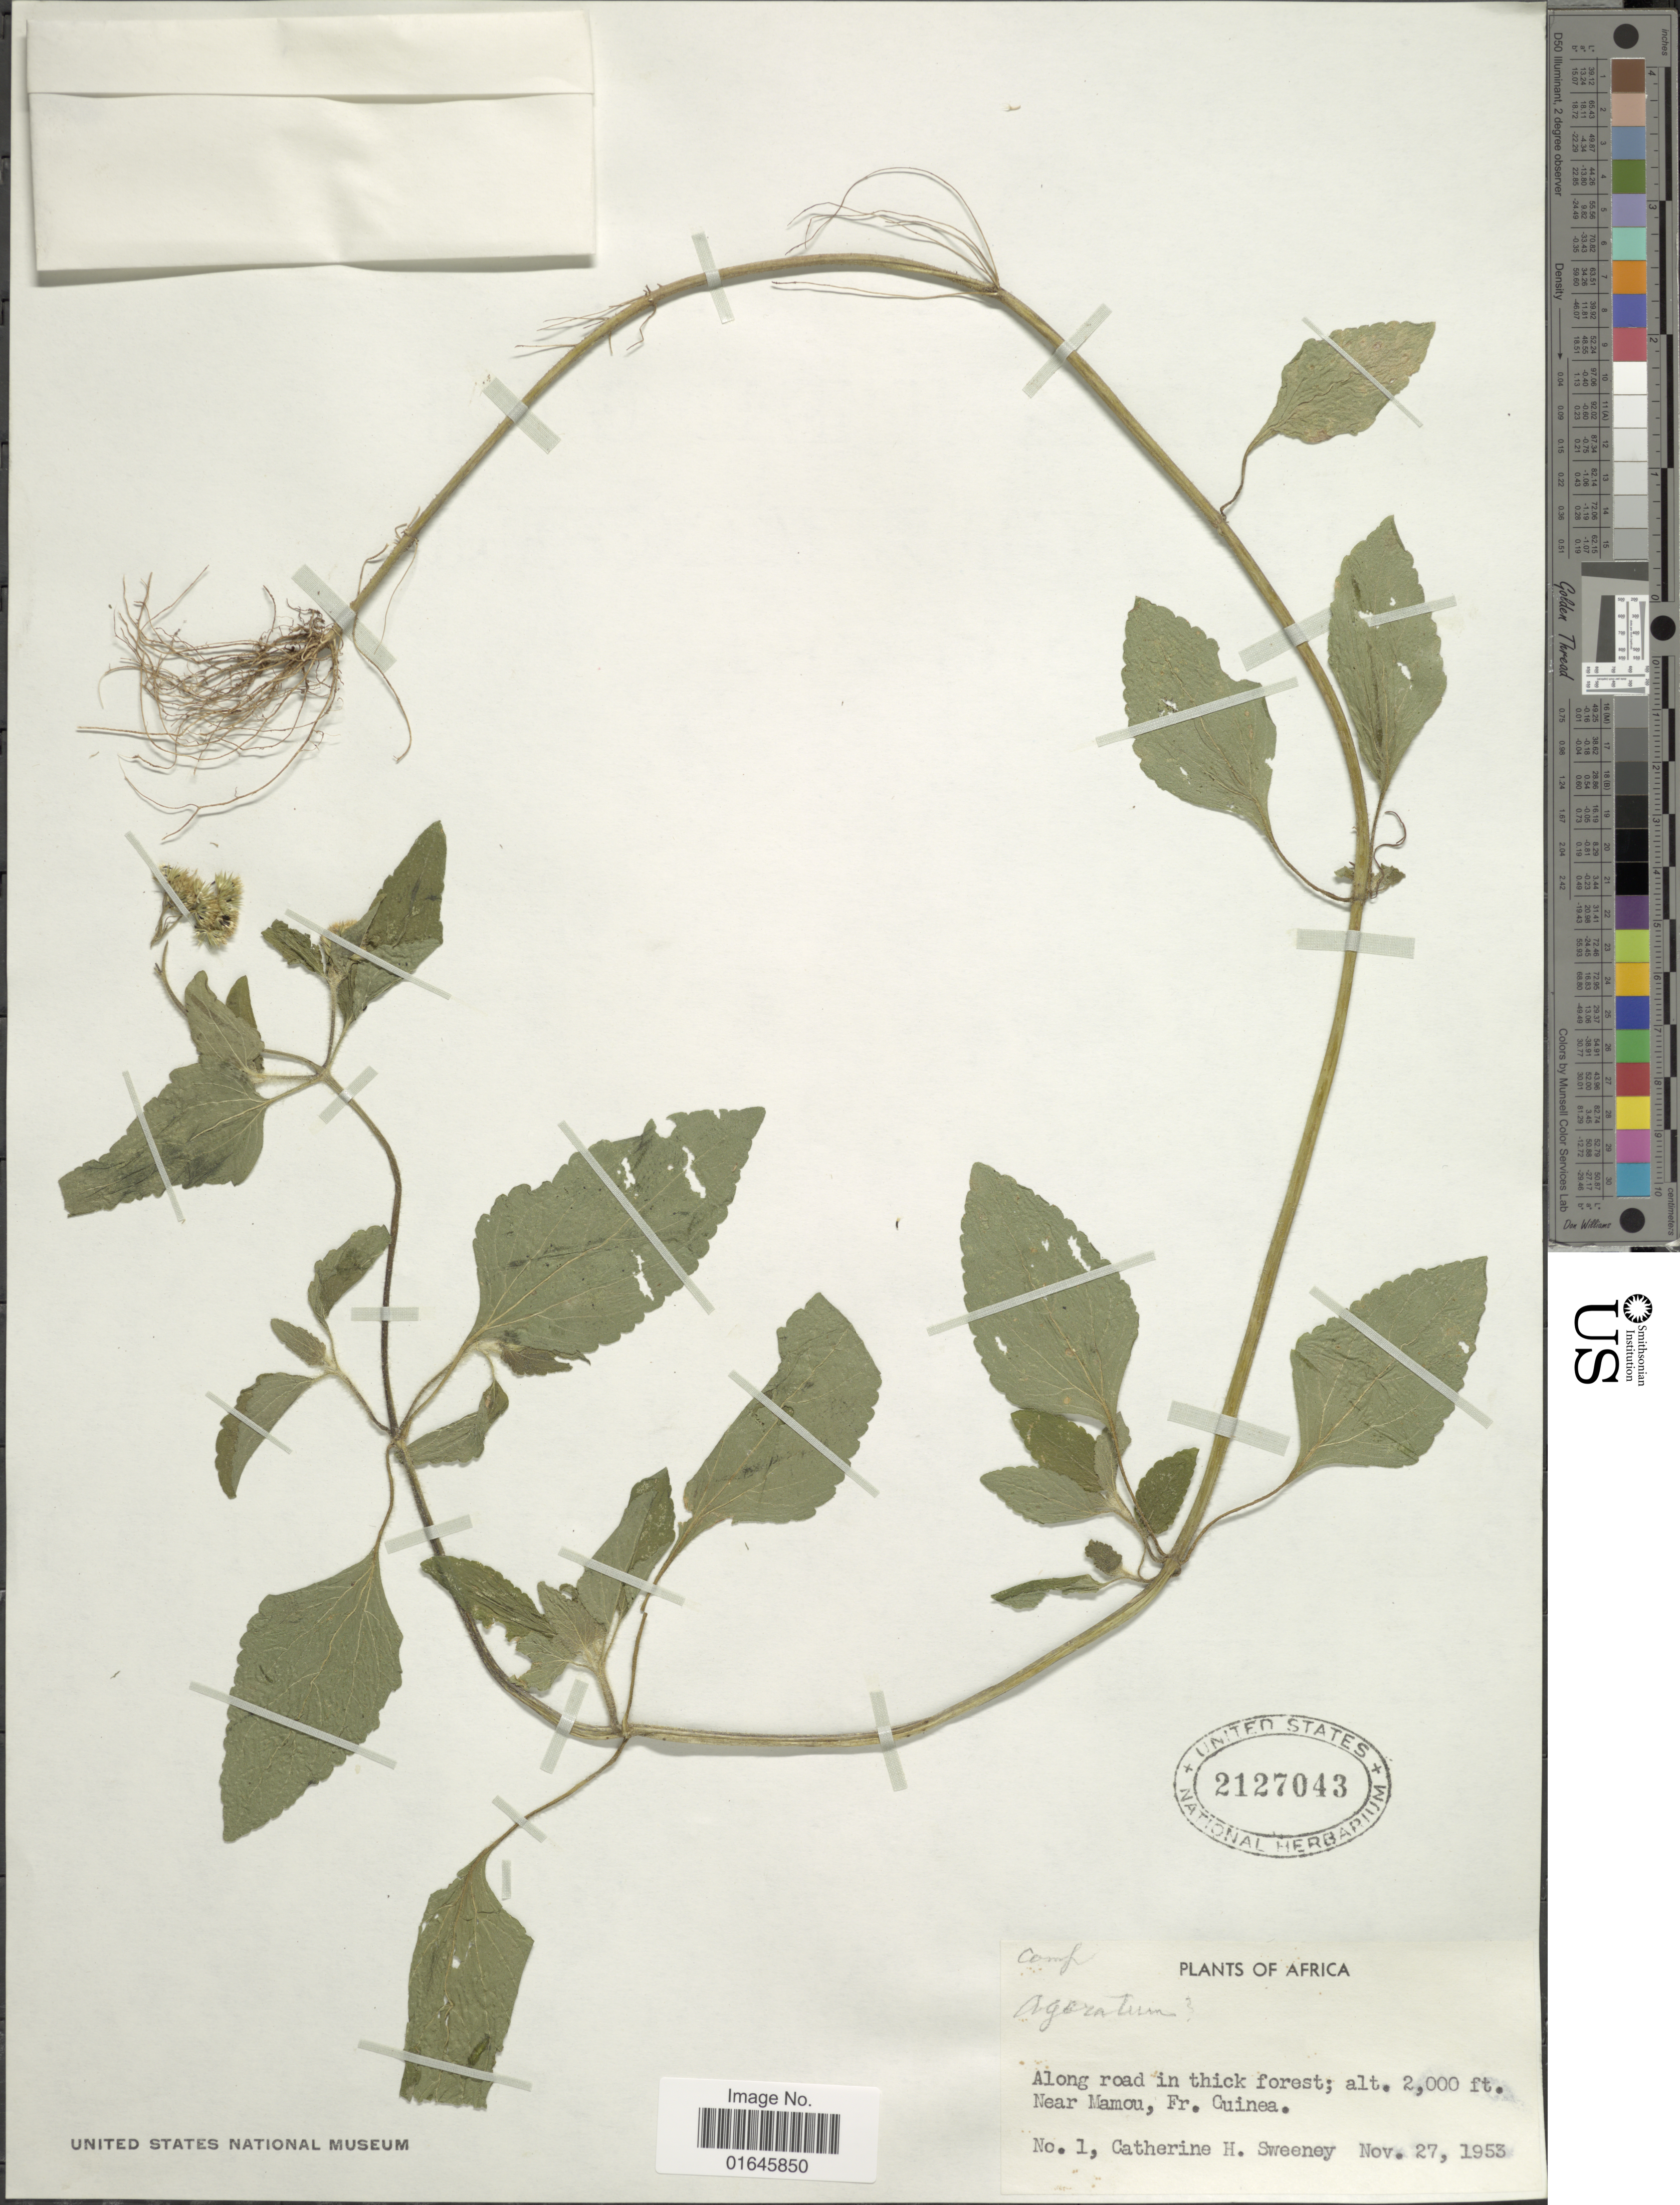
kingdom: Plantae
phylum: Tracheophyta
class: Magnoliopsida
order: Asterales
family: Asteraceae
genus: Ageratum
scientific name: Ageratum conyzoides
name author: L.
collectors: C. Sweeney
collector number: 1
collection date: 1953-11-27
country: Guinea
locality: Africa, Along road in thick forest, near Mamou, Fr. Guinea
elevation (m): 610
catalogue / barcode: US 2127043